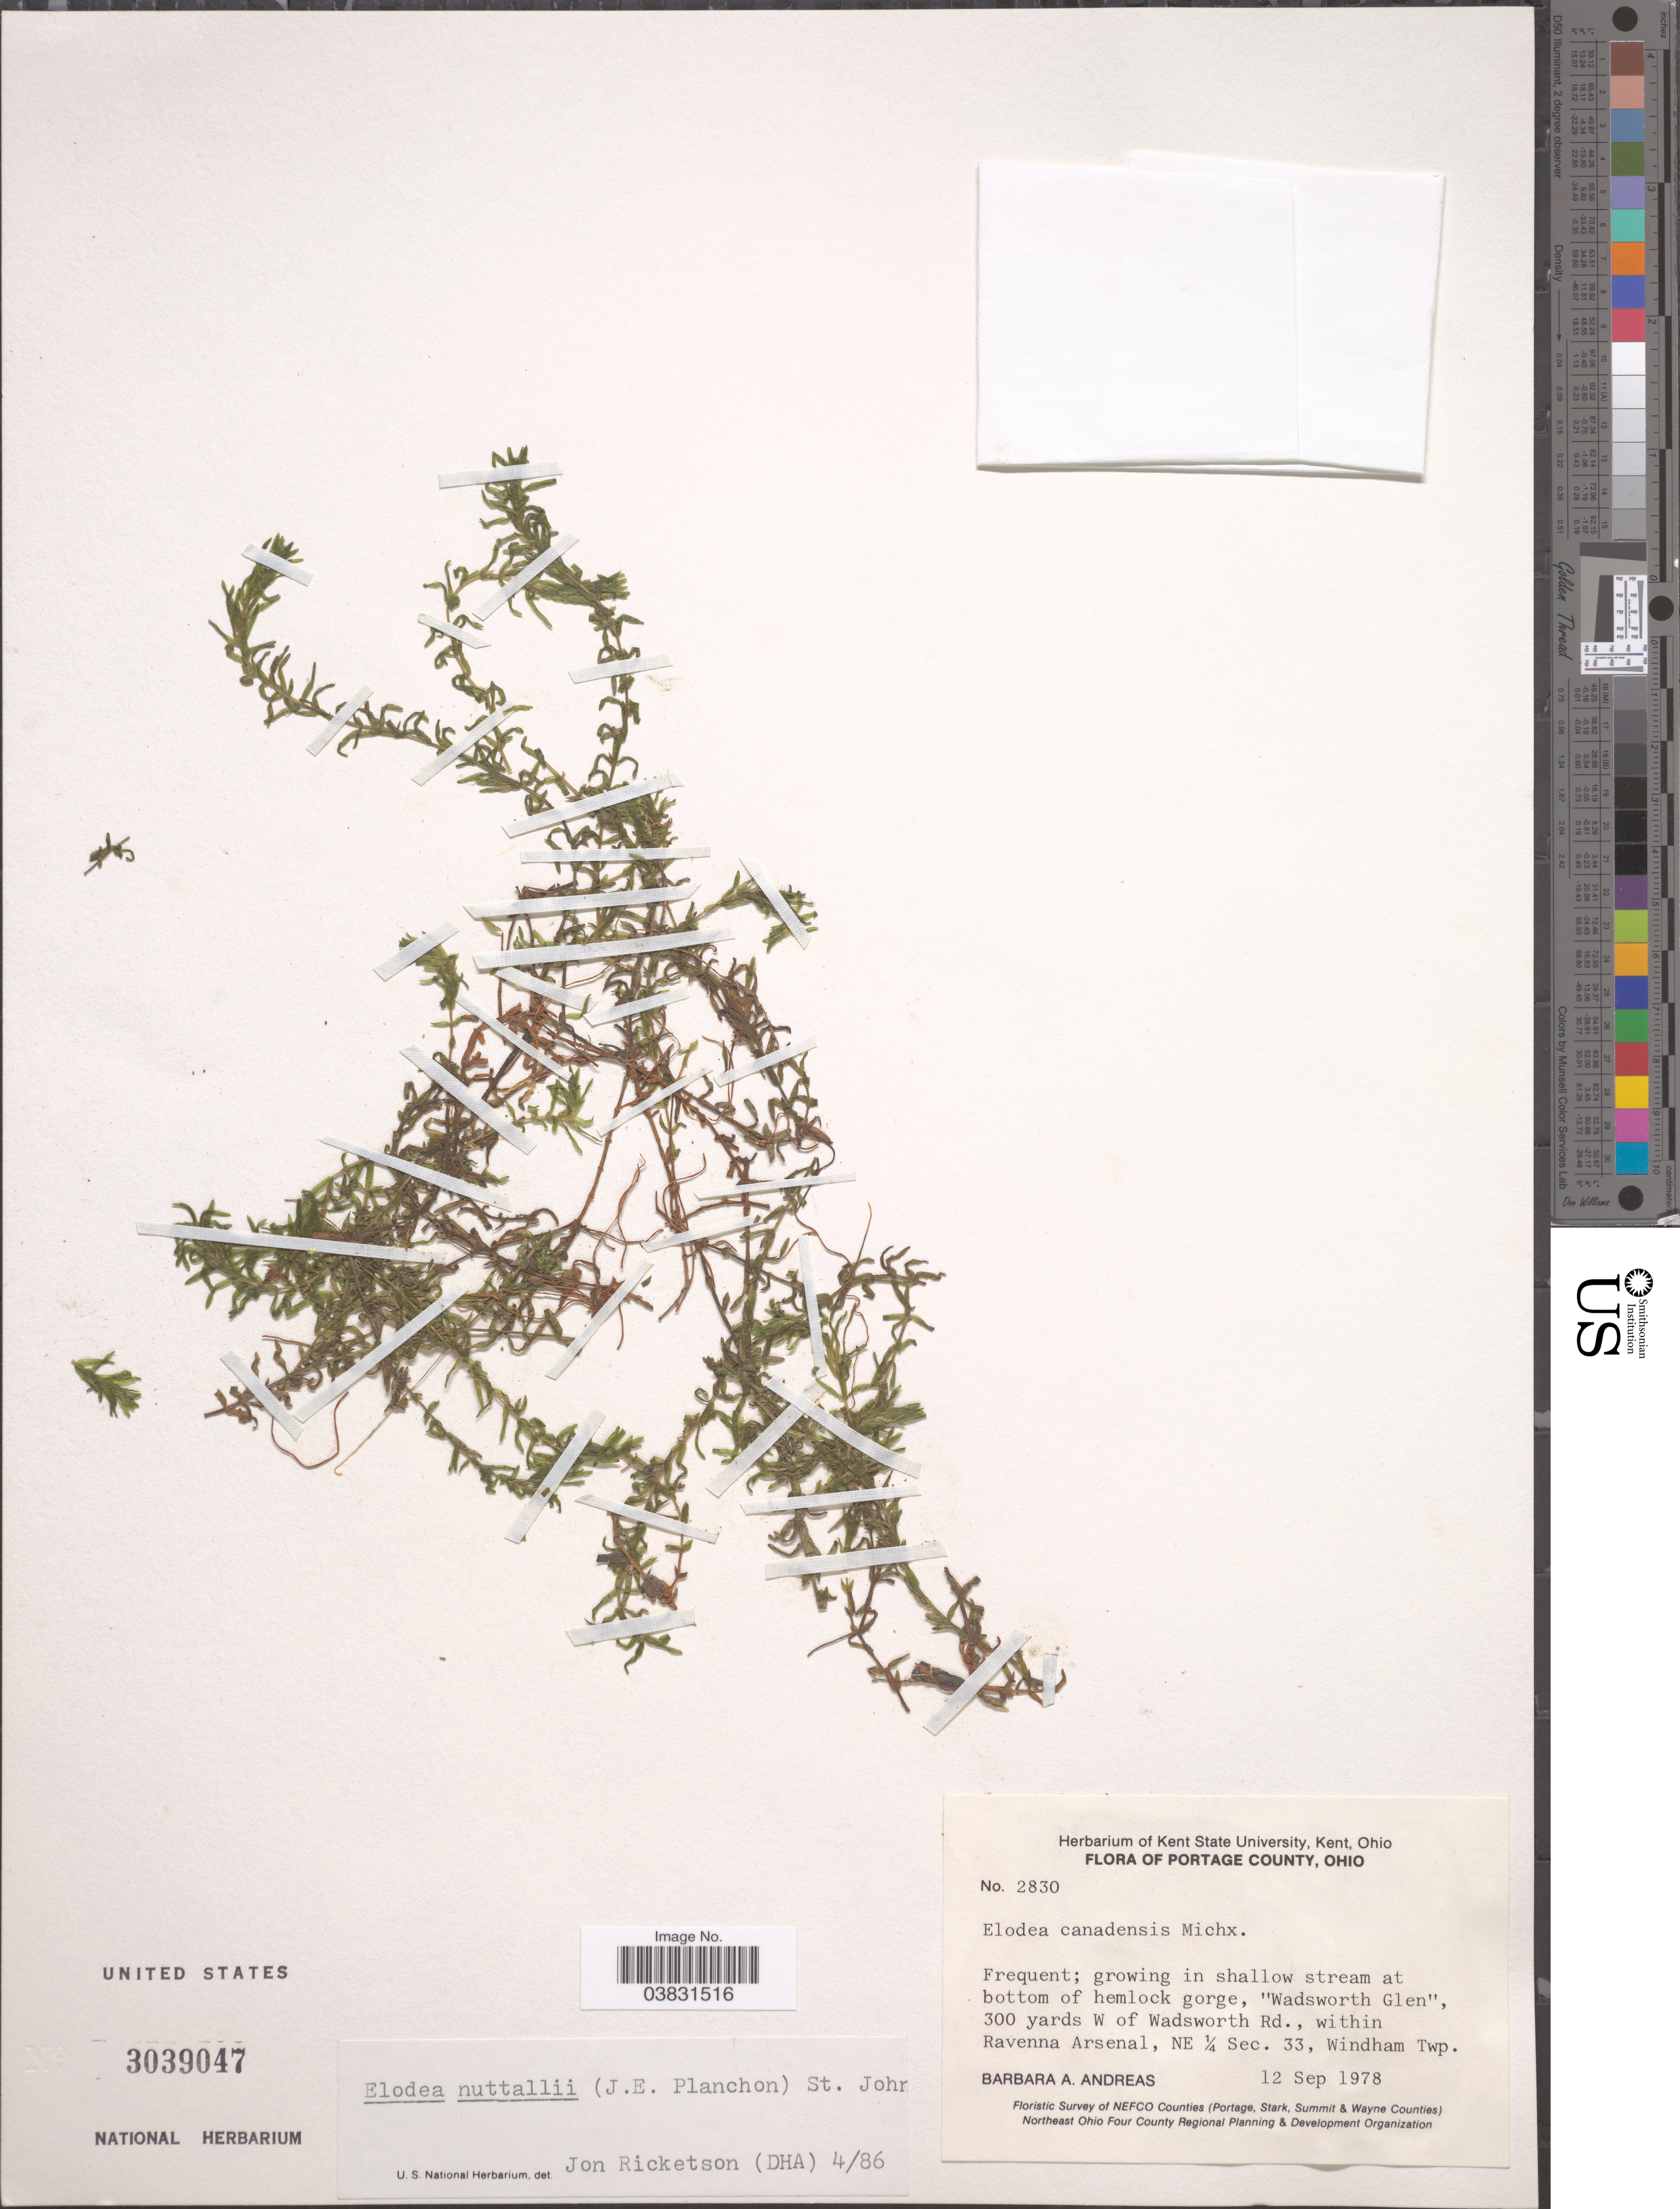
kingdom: Plantae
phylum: Tracheophyta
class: Liliopsida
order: Alismatales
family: Hydrocharitaceae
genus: Elodea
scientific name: Elodea nuttallii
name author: (Planch.) H. St. John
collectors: B. A. Andreas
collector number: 2830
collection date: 1978-09-12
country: United States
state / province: Ohio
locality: Portage County. "Wadsworth Glen", 300 yards W of Wadsworth Rd., within Ravenna Arsenal, NE ¼ Sec. 33, Windham Twp.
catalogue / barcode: US 3039047